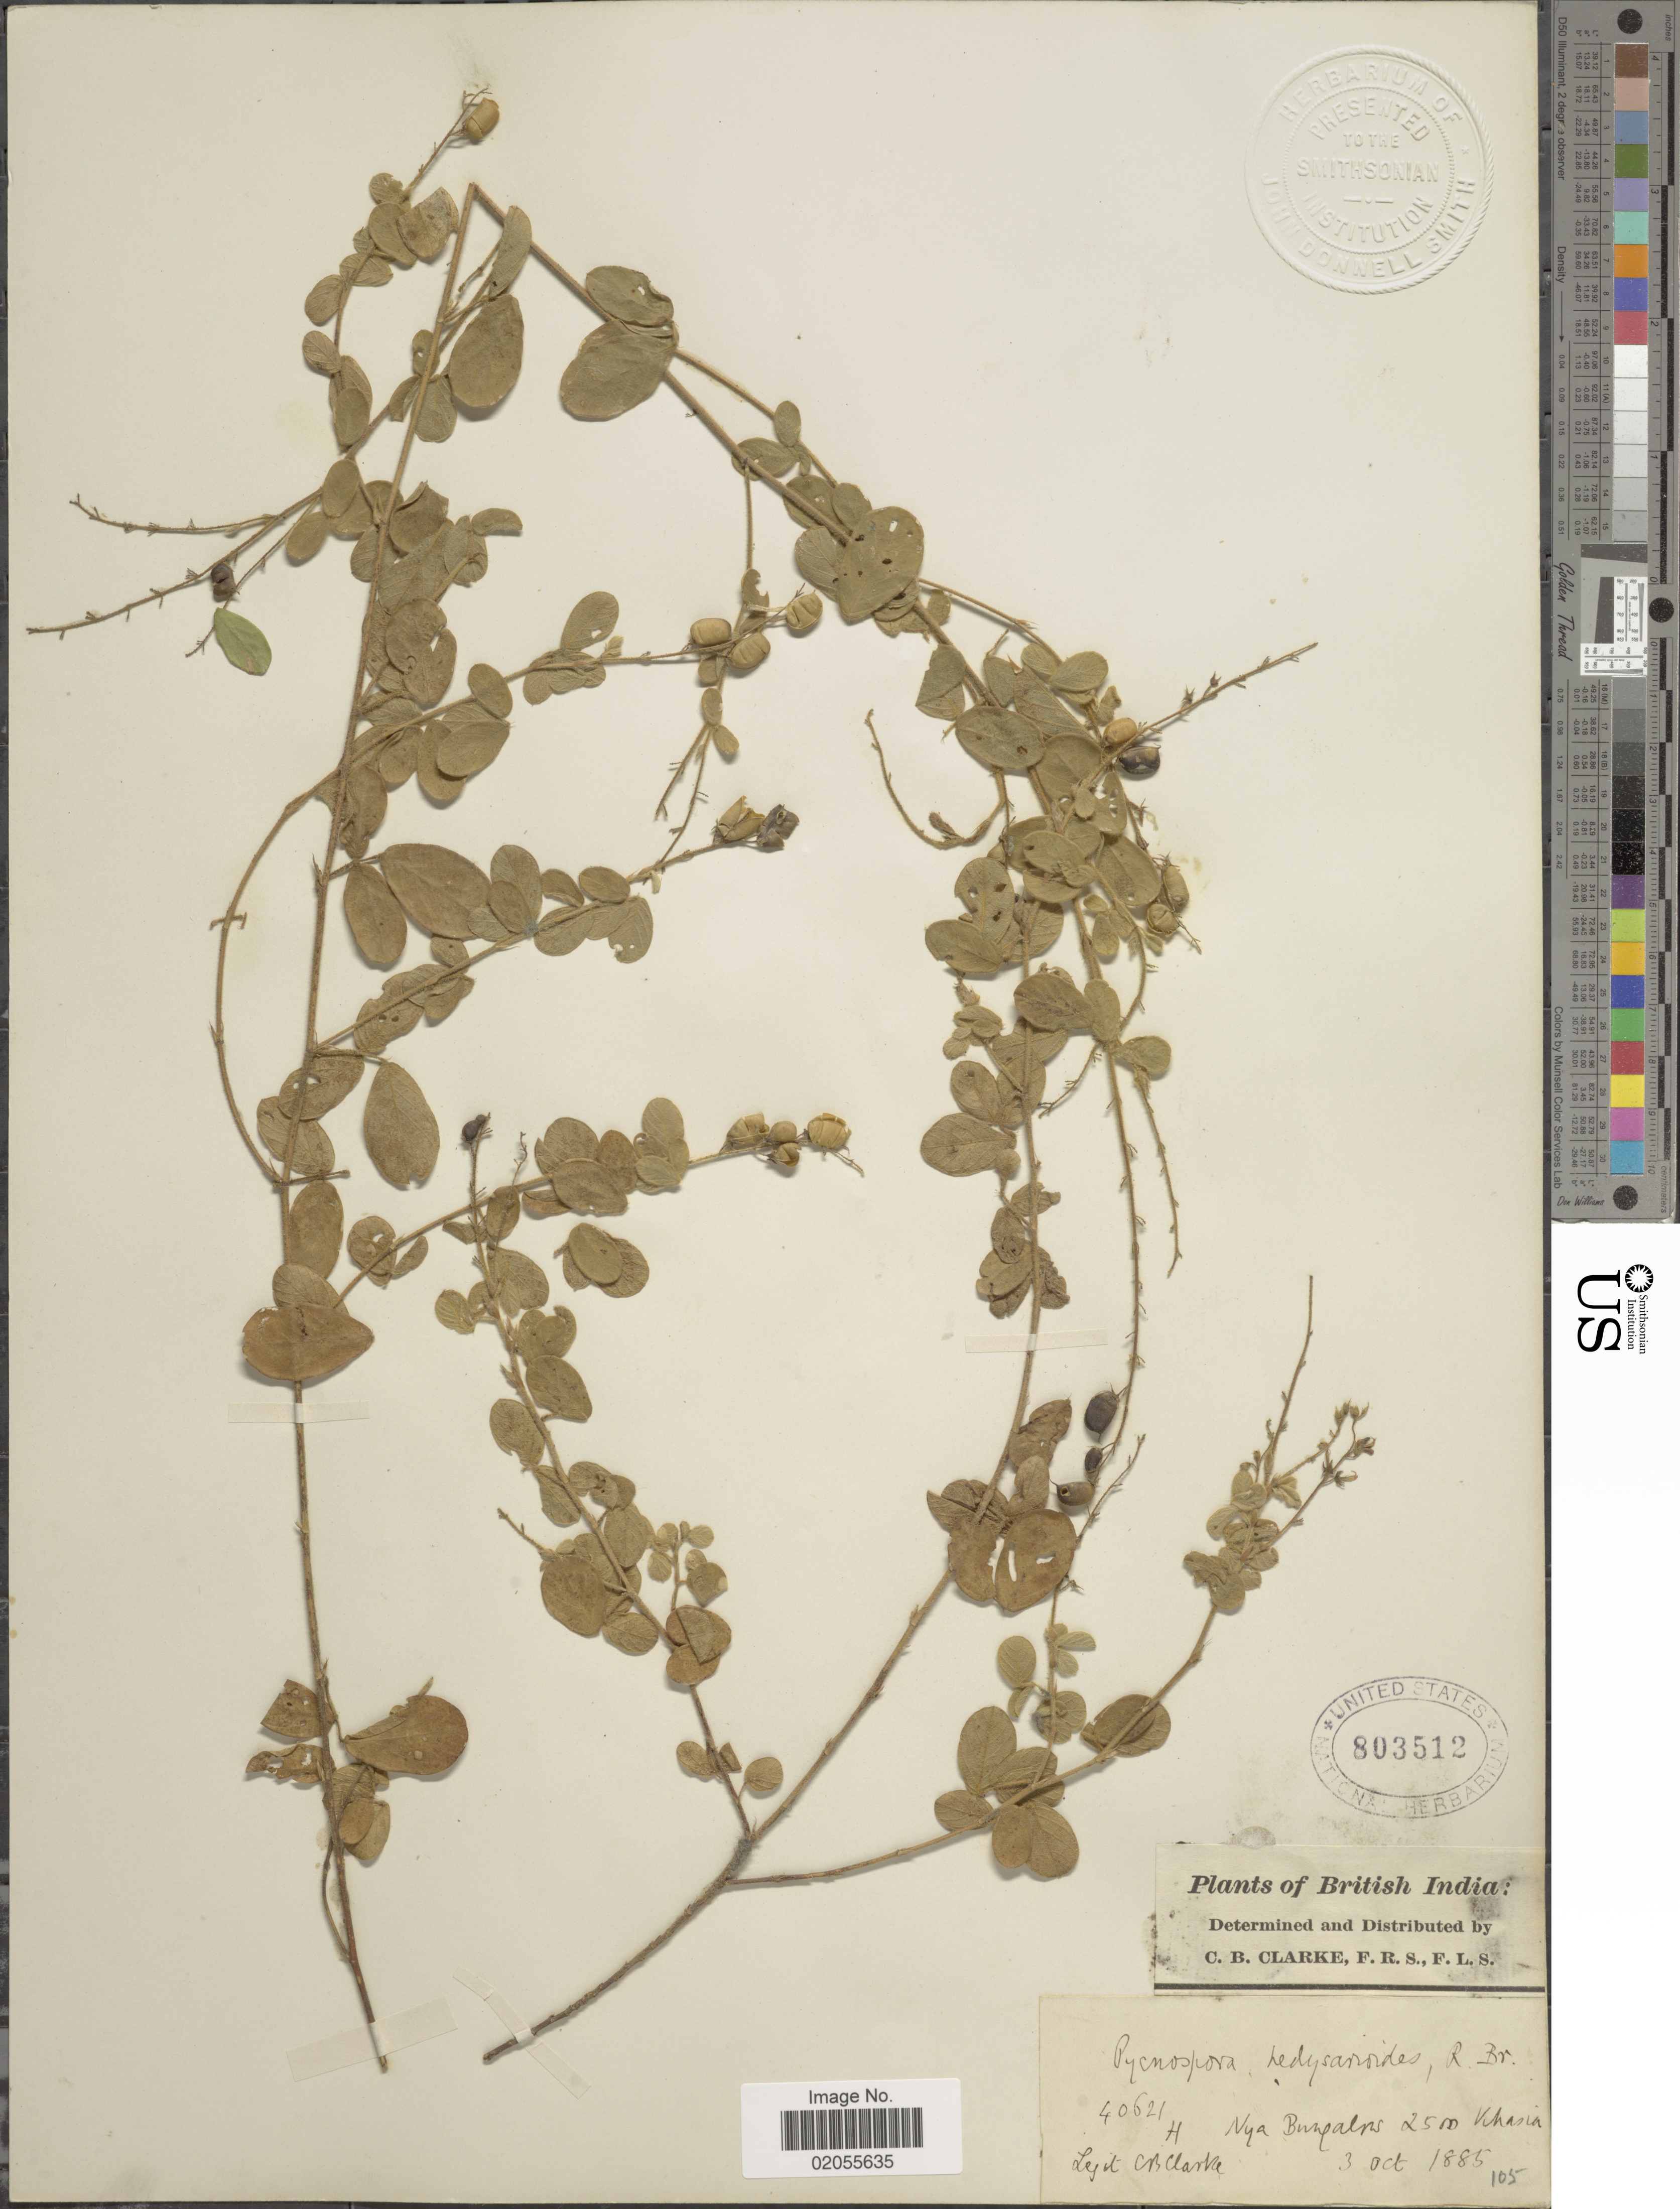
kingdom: Plantae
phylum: Tracheophyta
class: Magnoliopsida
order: Fabales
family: Fabaceae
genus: Pycnospora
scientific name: Pycnospora lutescens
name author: (Poir.) Schindl.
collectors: C. B. Clarke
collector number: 40621H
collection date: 1885-10-03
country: India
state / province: Chhattisgarh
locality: British India, Nya Bupalns Khasia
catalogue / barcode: US 803512